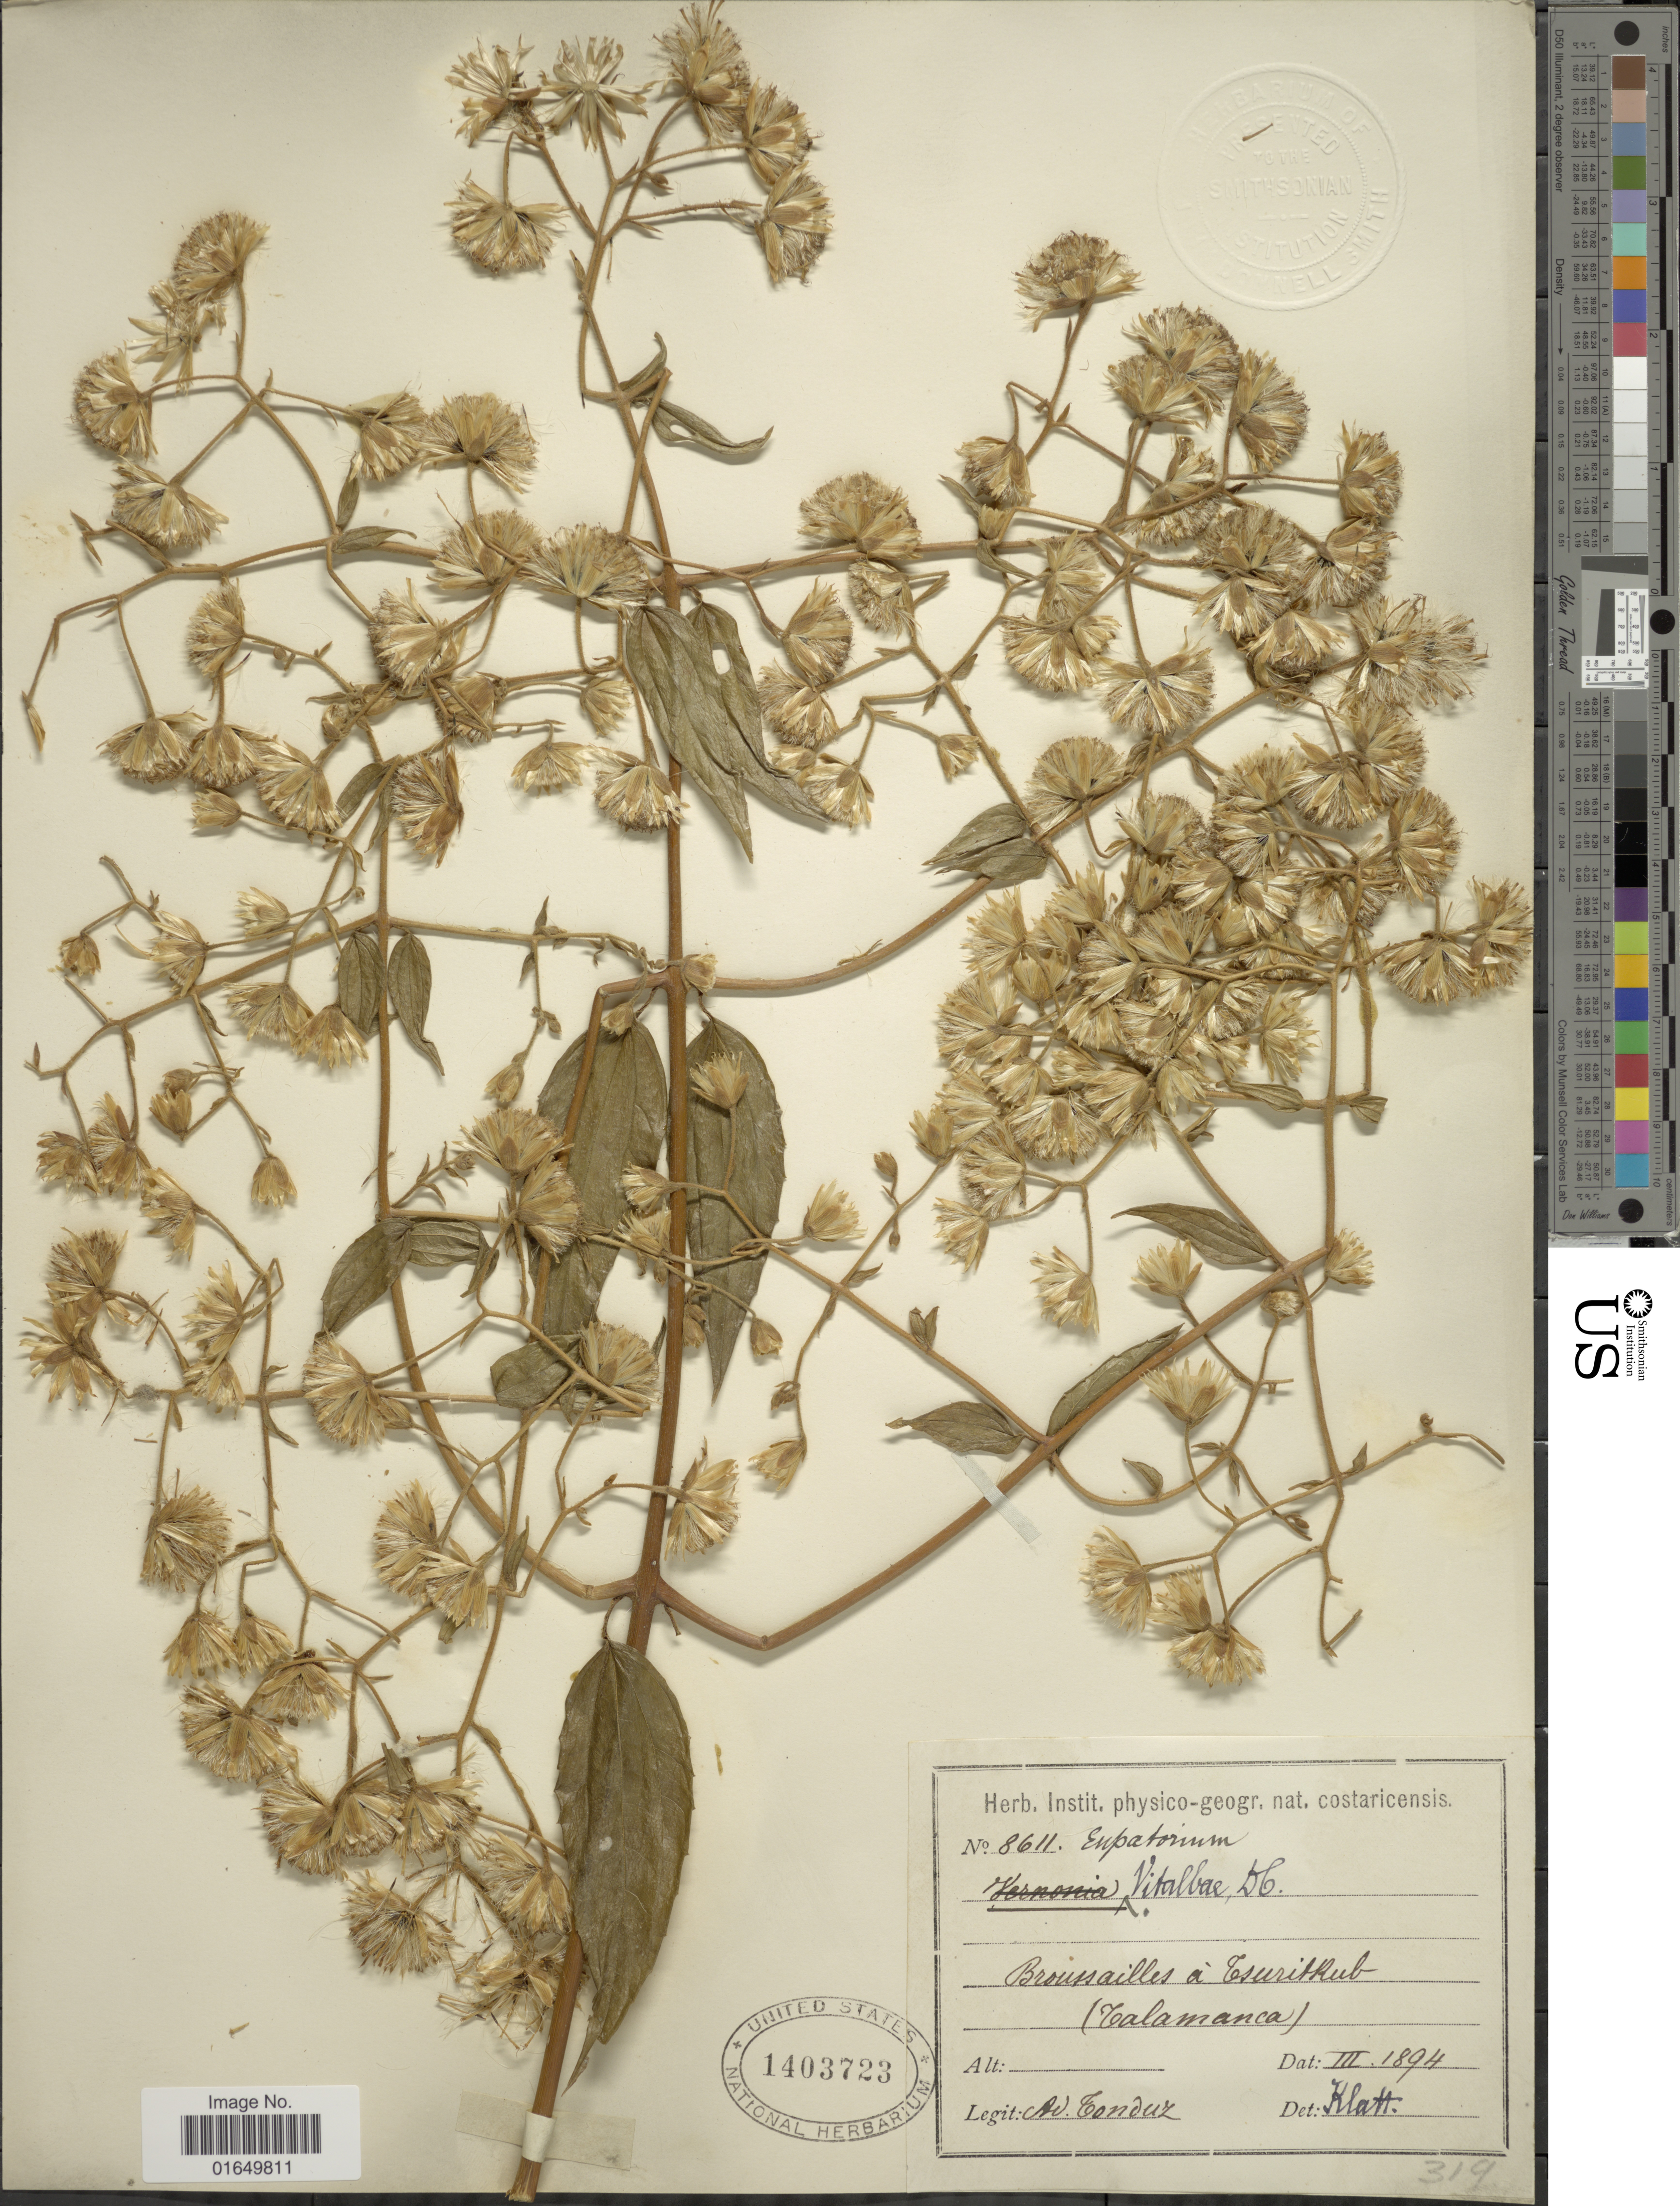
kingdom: Plantae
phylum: Tracheophyta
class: Magnoliopsida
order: Asterales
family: Asteraceae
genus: Heterocondylus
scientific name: Heterocondylus vitalbae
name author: (DC.) R.M. King & H. Rob.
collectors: A. Tonduz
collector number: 8611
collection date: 1894-03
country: Costa Rica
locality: Broussailles á TsuritRub (Talamanca)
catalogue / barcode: US 1403723